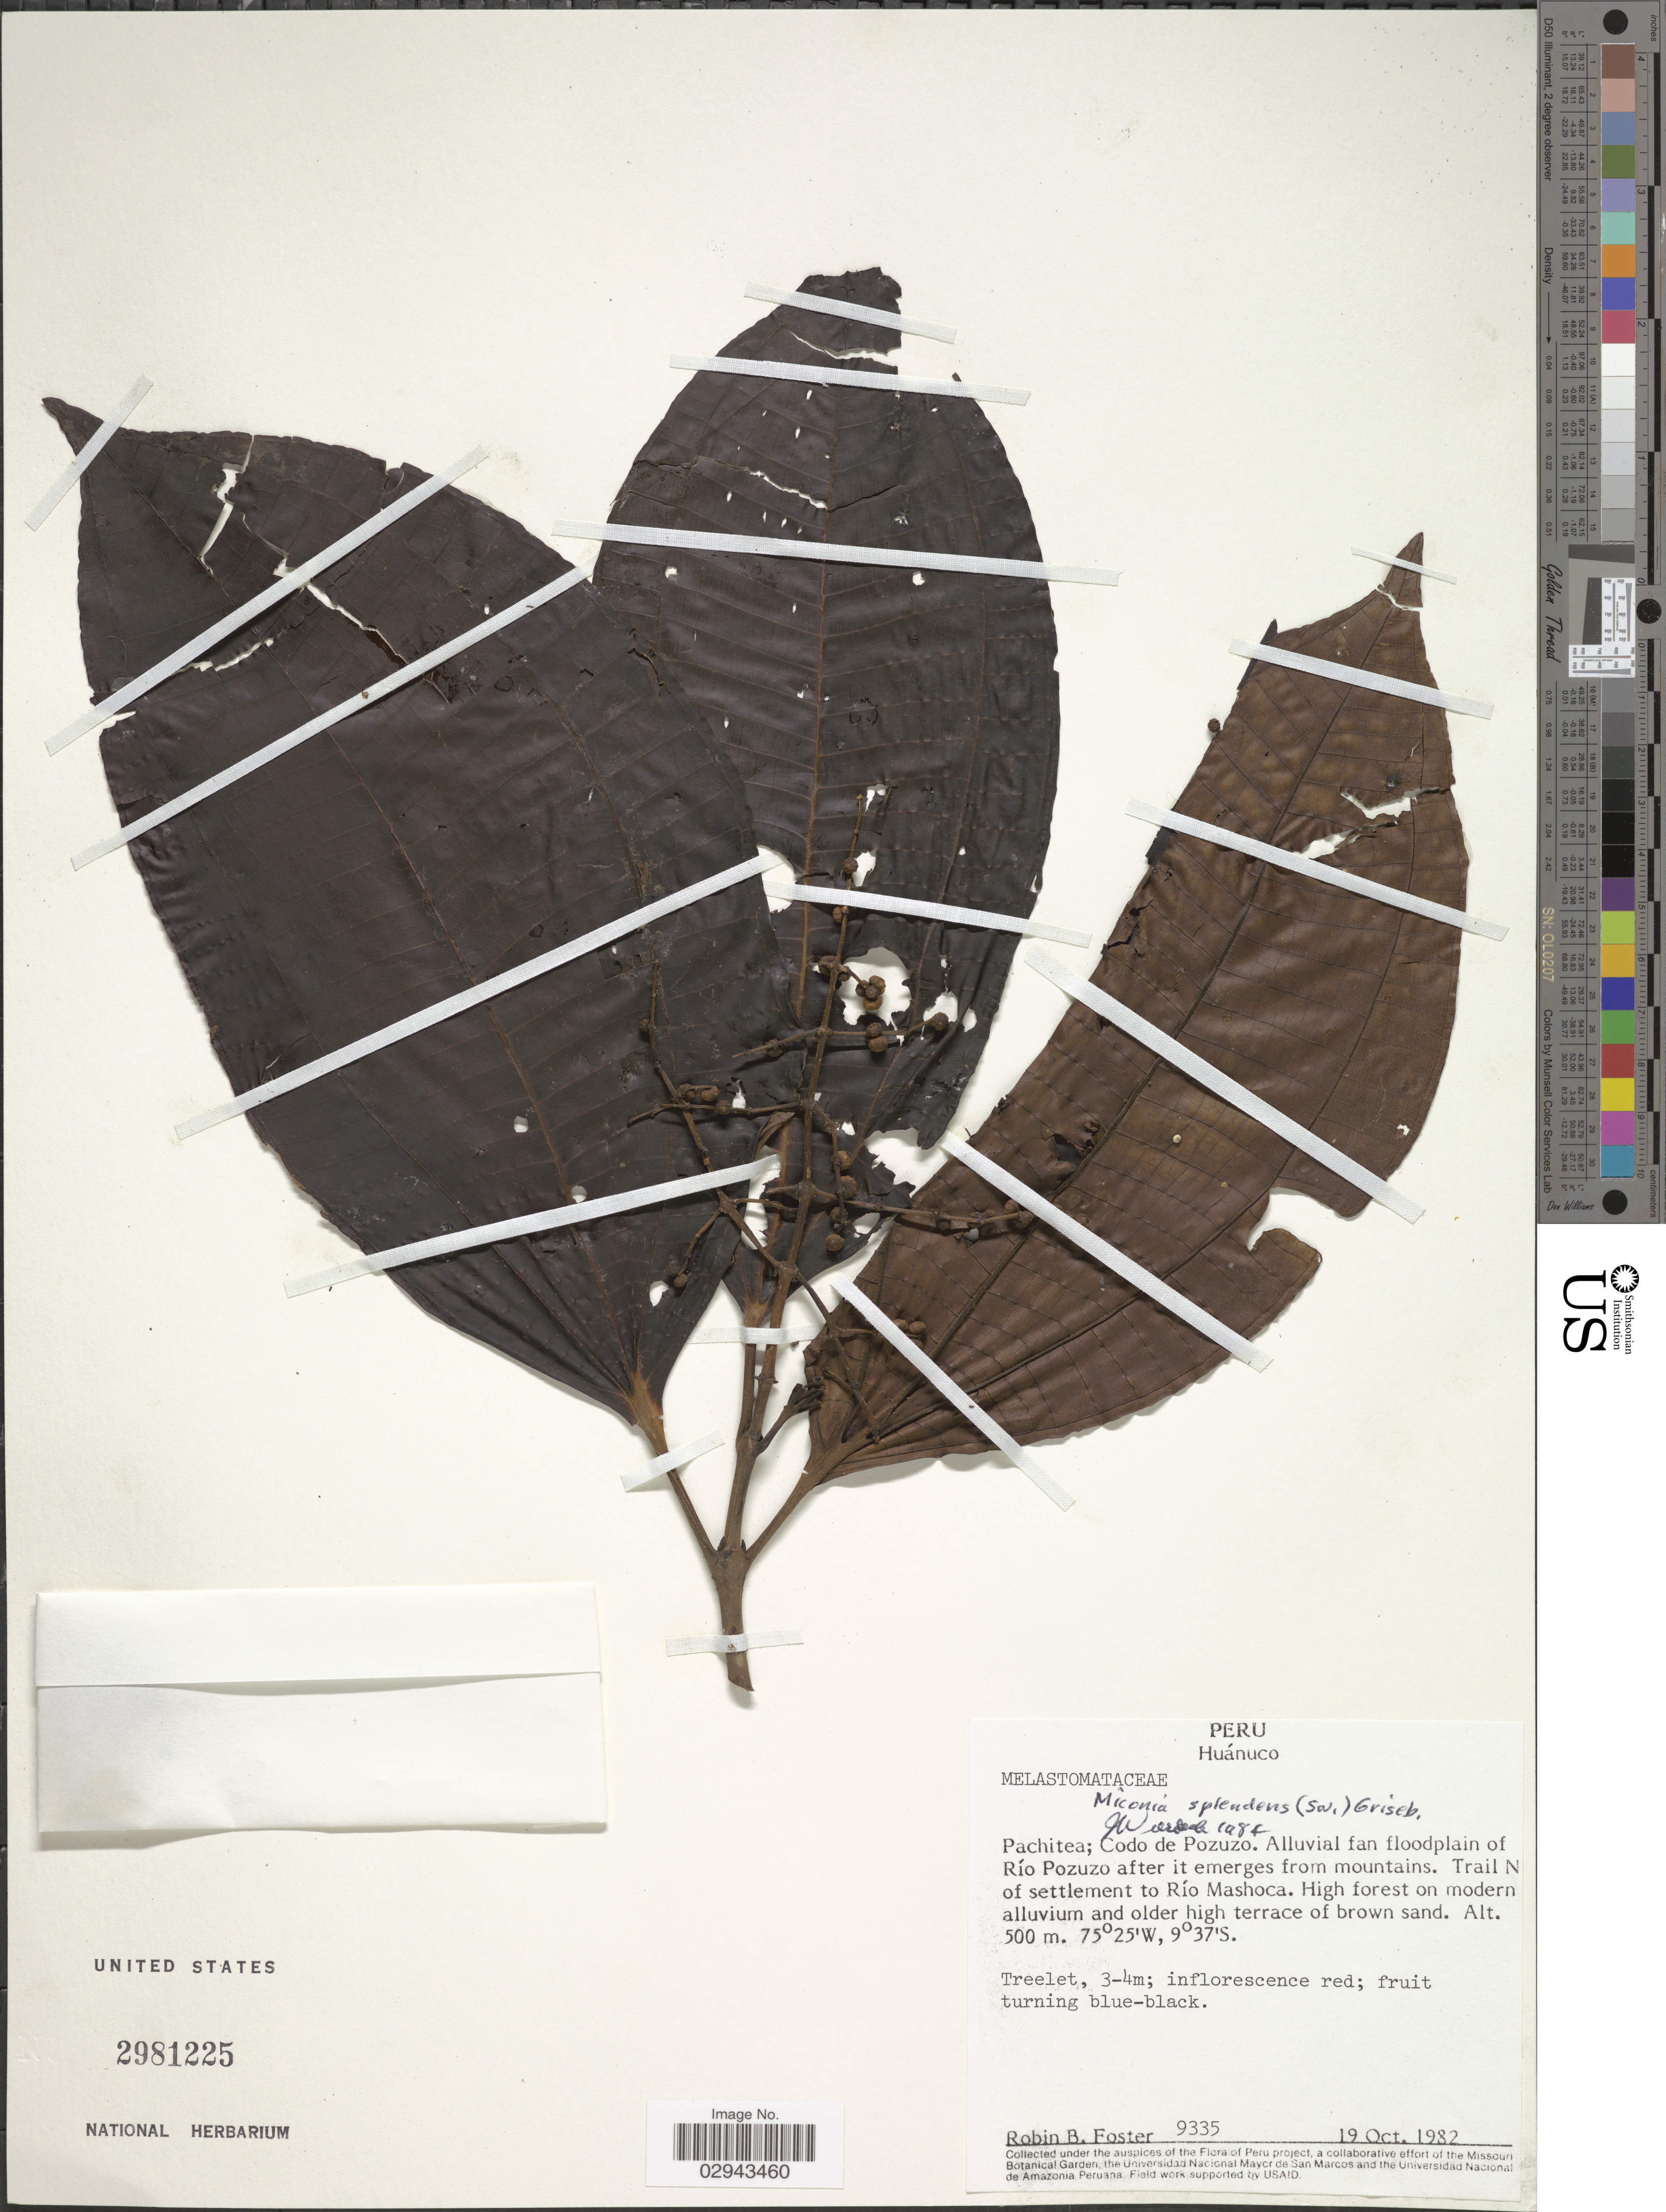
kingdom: Plantae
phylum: Tracheophyta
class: Magnoliopsida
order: Myrtales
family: Melastomataceae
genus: Miconia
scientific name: Miconia splendens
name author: (Sw.) Griseb.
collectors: R. B. Foster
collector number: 9335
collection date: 1982-10-19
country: Peru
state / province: Huánuco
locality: Pachitea; Codo de Pozuzo. Alluvial fan floodplain of Río Pozuzo after it emerges from mountains. Trail N of settlement to Río Mashoca.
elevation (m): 500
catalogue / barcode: US 2981225